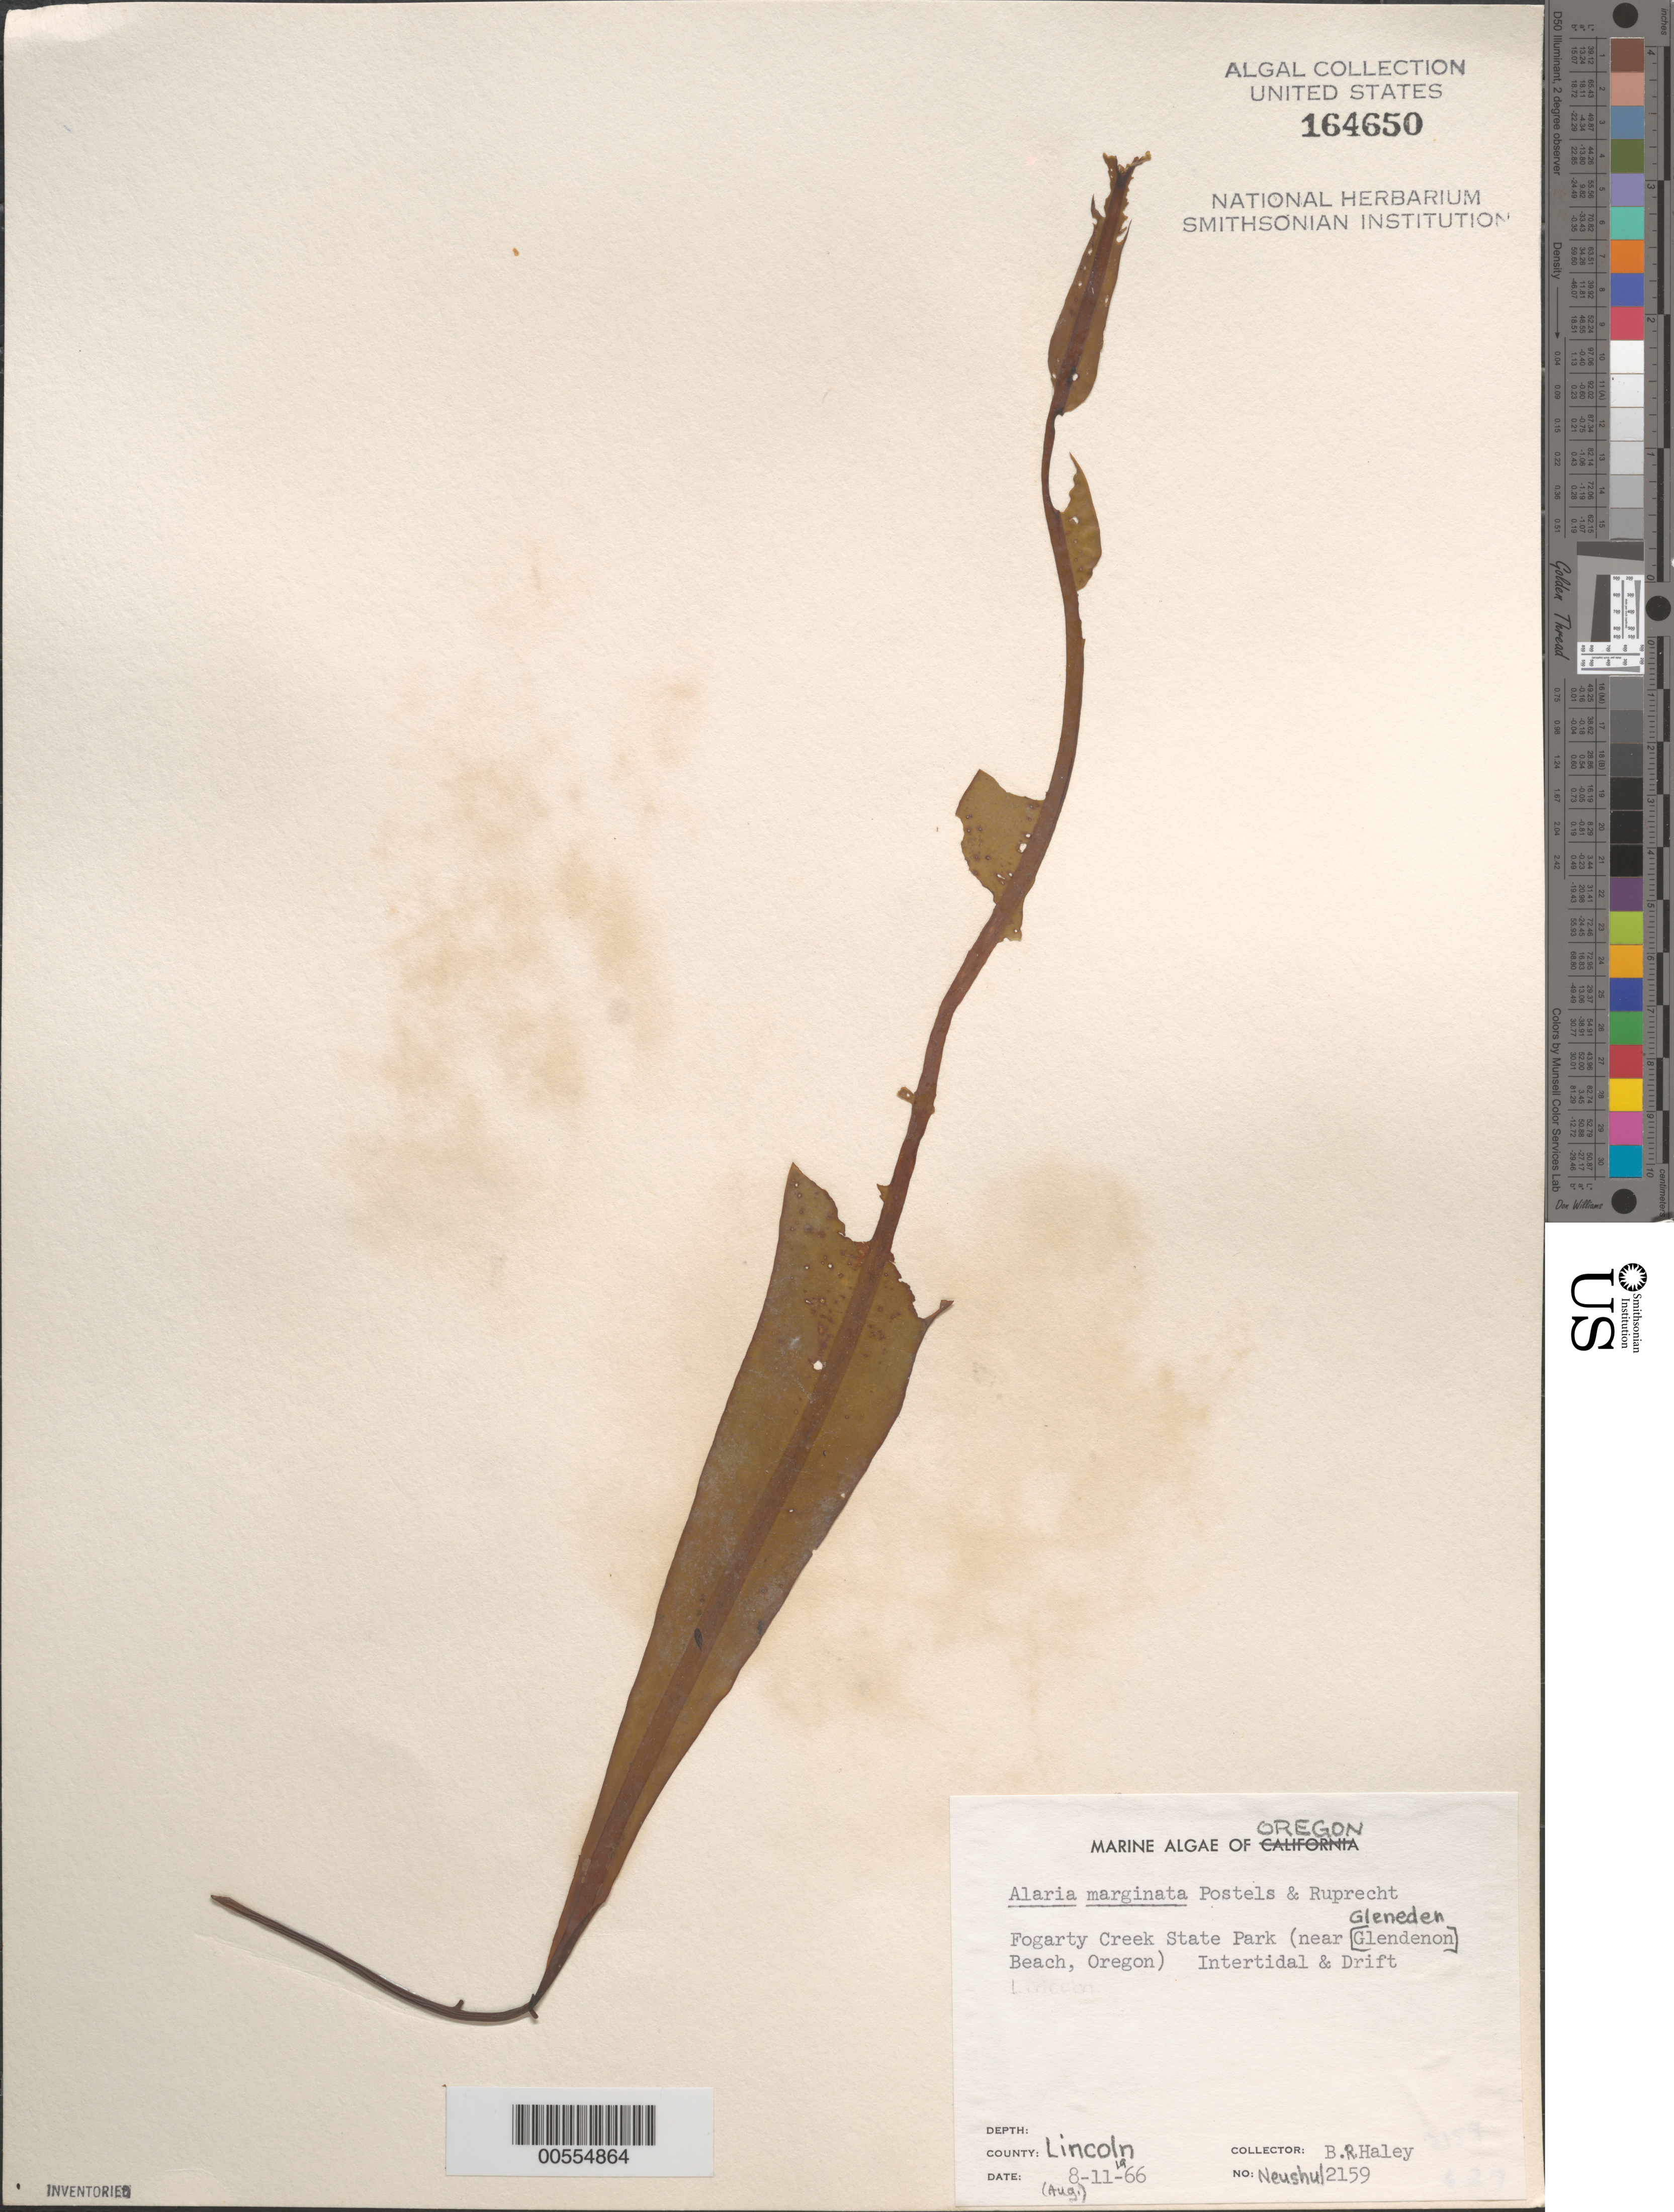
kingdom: Chromista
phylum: Ochrophyta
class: Phaeophyceae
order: Laminariales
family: Alariaceae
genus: Alaria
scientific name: Alaria marginata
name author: Ruiz & Pav.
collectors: B. Haley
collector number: Neushul 2159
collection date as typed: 11 Aug 1966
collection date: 1966-08-11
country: United States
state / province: Oregon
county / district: Lincoln County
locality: Fogarty Creek State Park, near Gleneden Beach (Glendenon Beach)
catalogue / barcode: US 164650